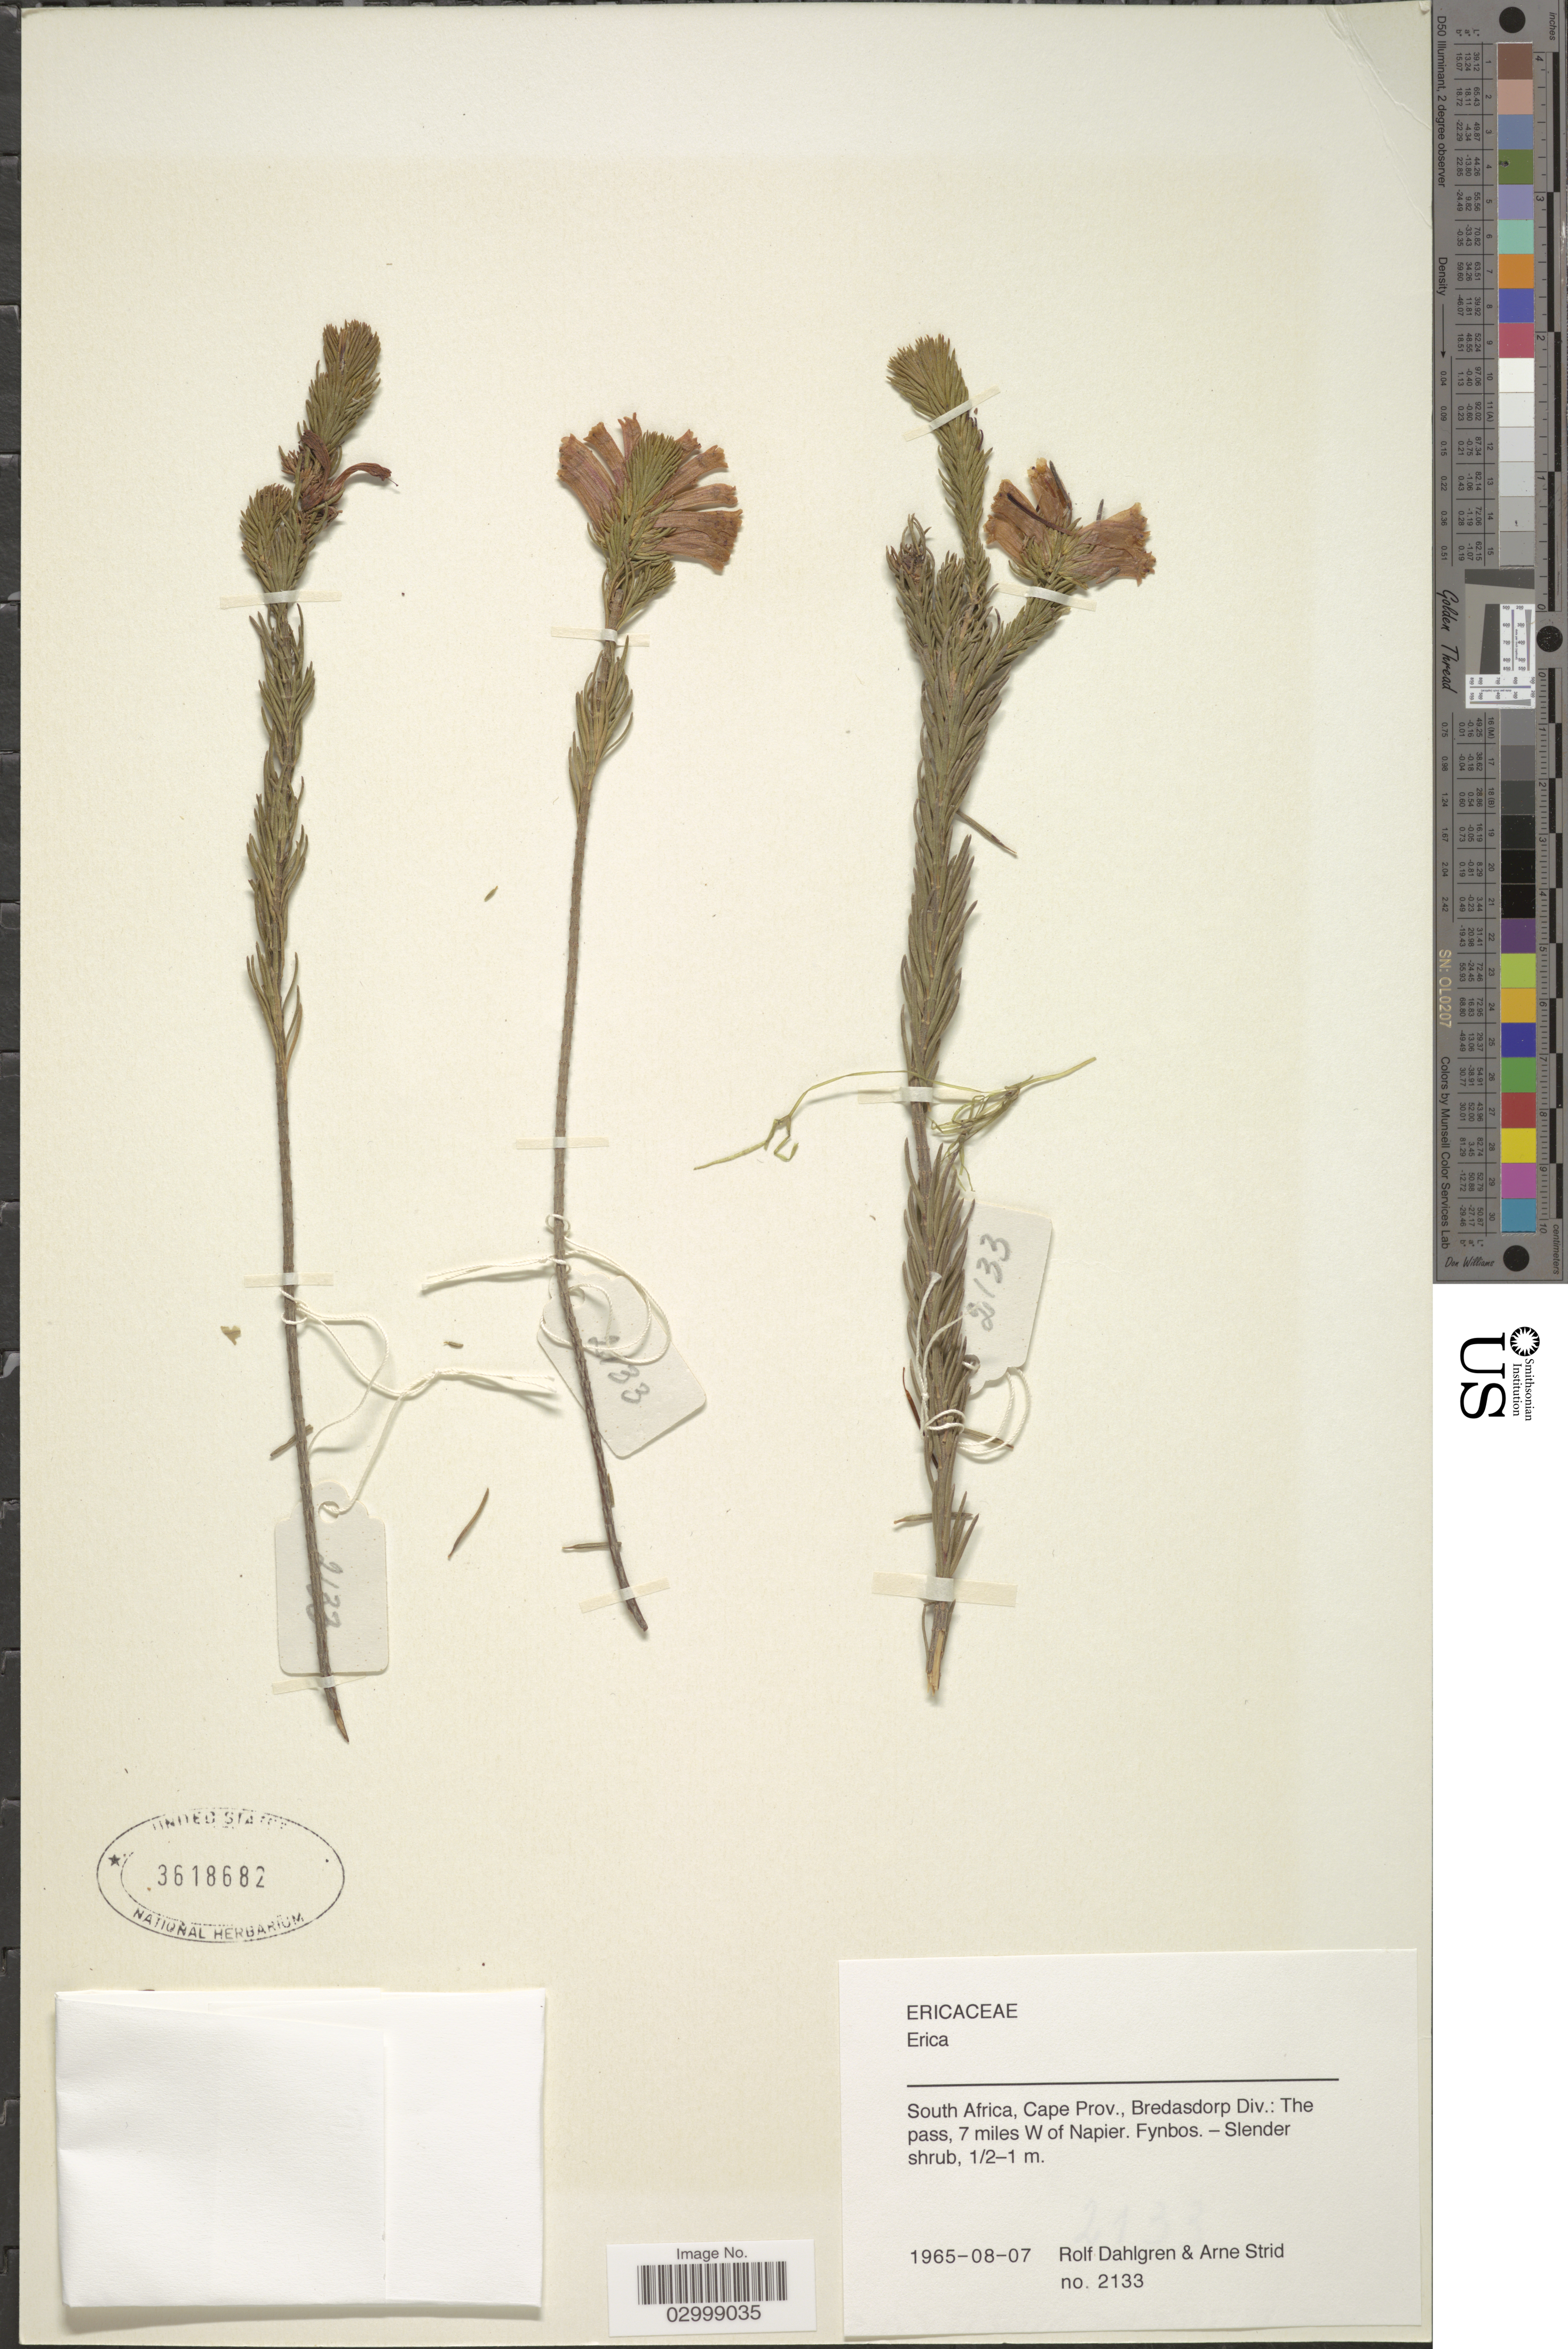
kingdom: Plantae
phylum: Tracheophyta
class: Magnoliopsida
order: Ericales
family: Ericaceae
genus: Erica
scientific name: Erica sp.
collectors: R. Dahlgren & A. Strid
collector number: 2133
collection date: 1965-08-07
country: South Africa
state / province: Western Cape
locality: Cape Prov., Bredasdorp Div.: The pass, 7 miles W of Napier.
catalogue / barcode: US 3618682